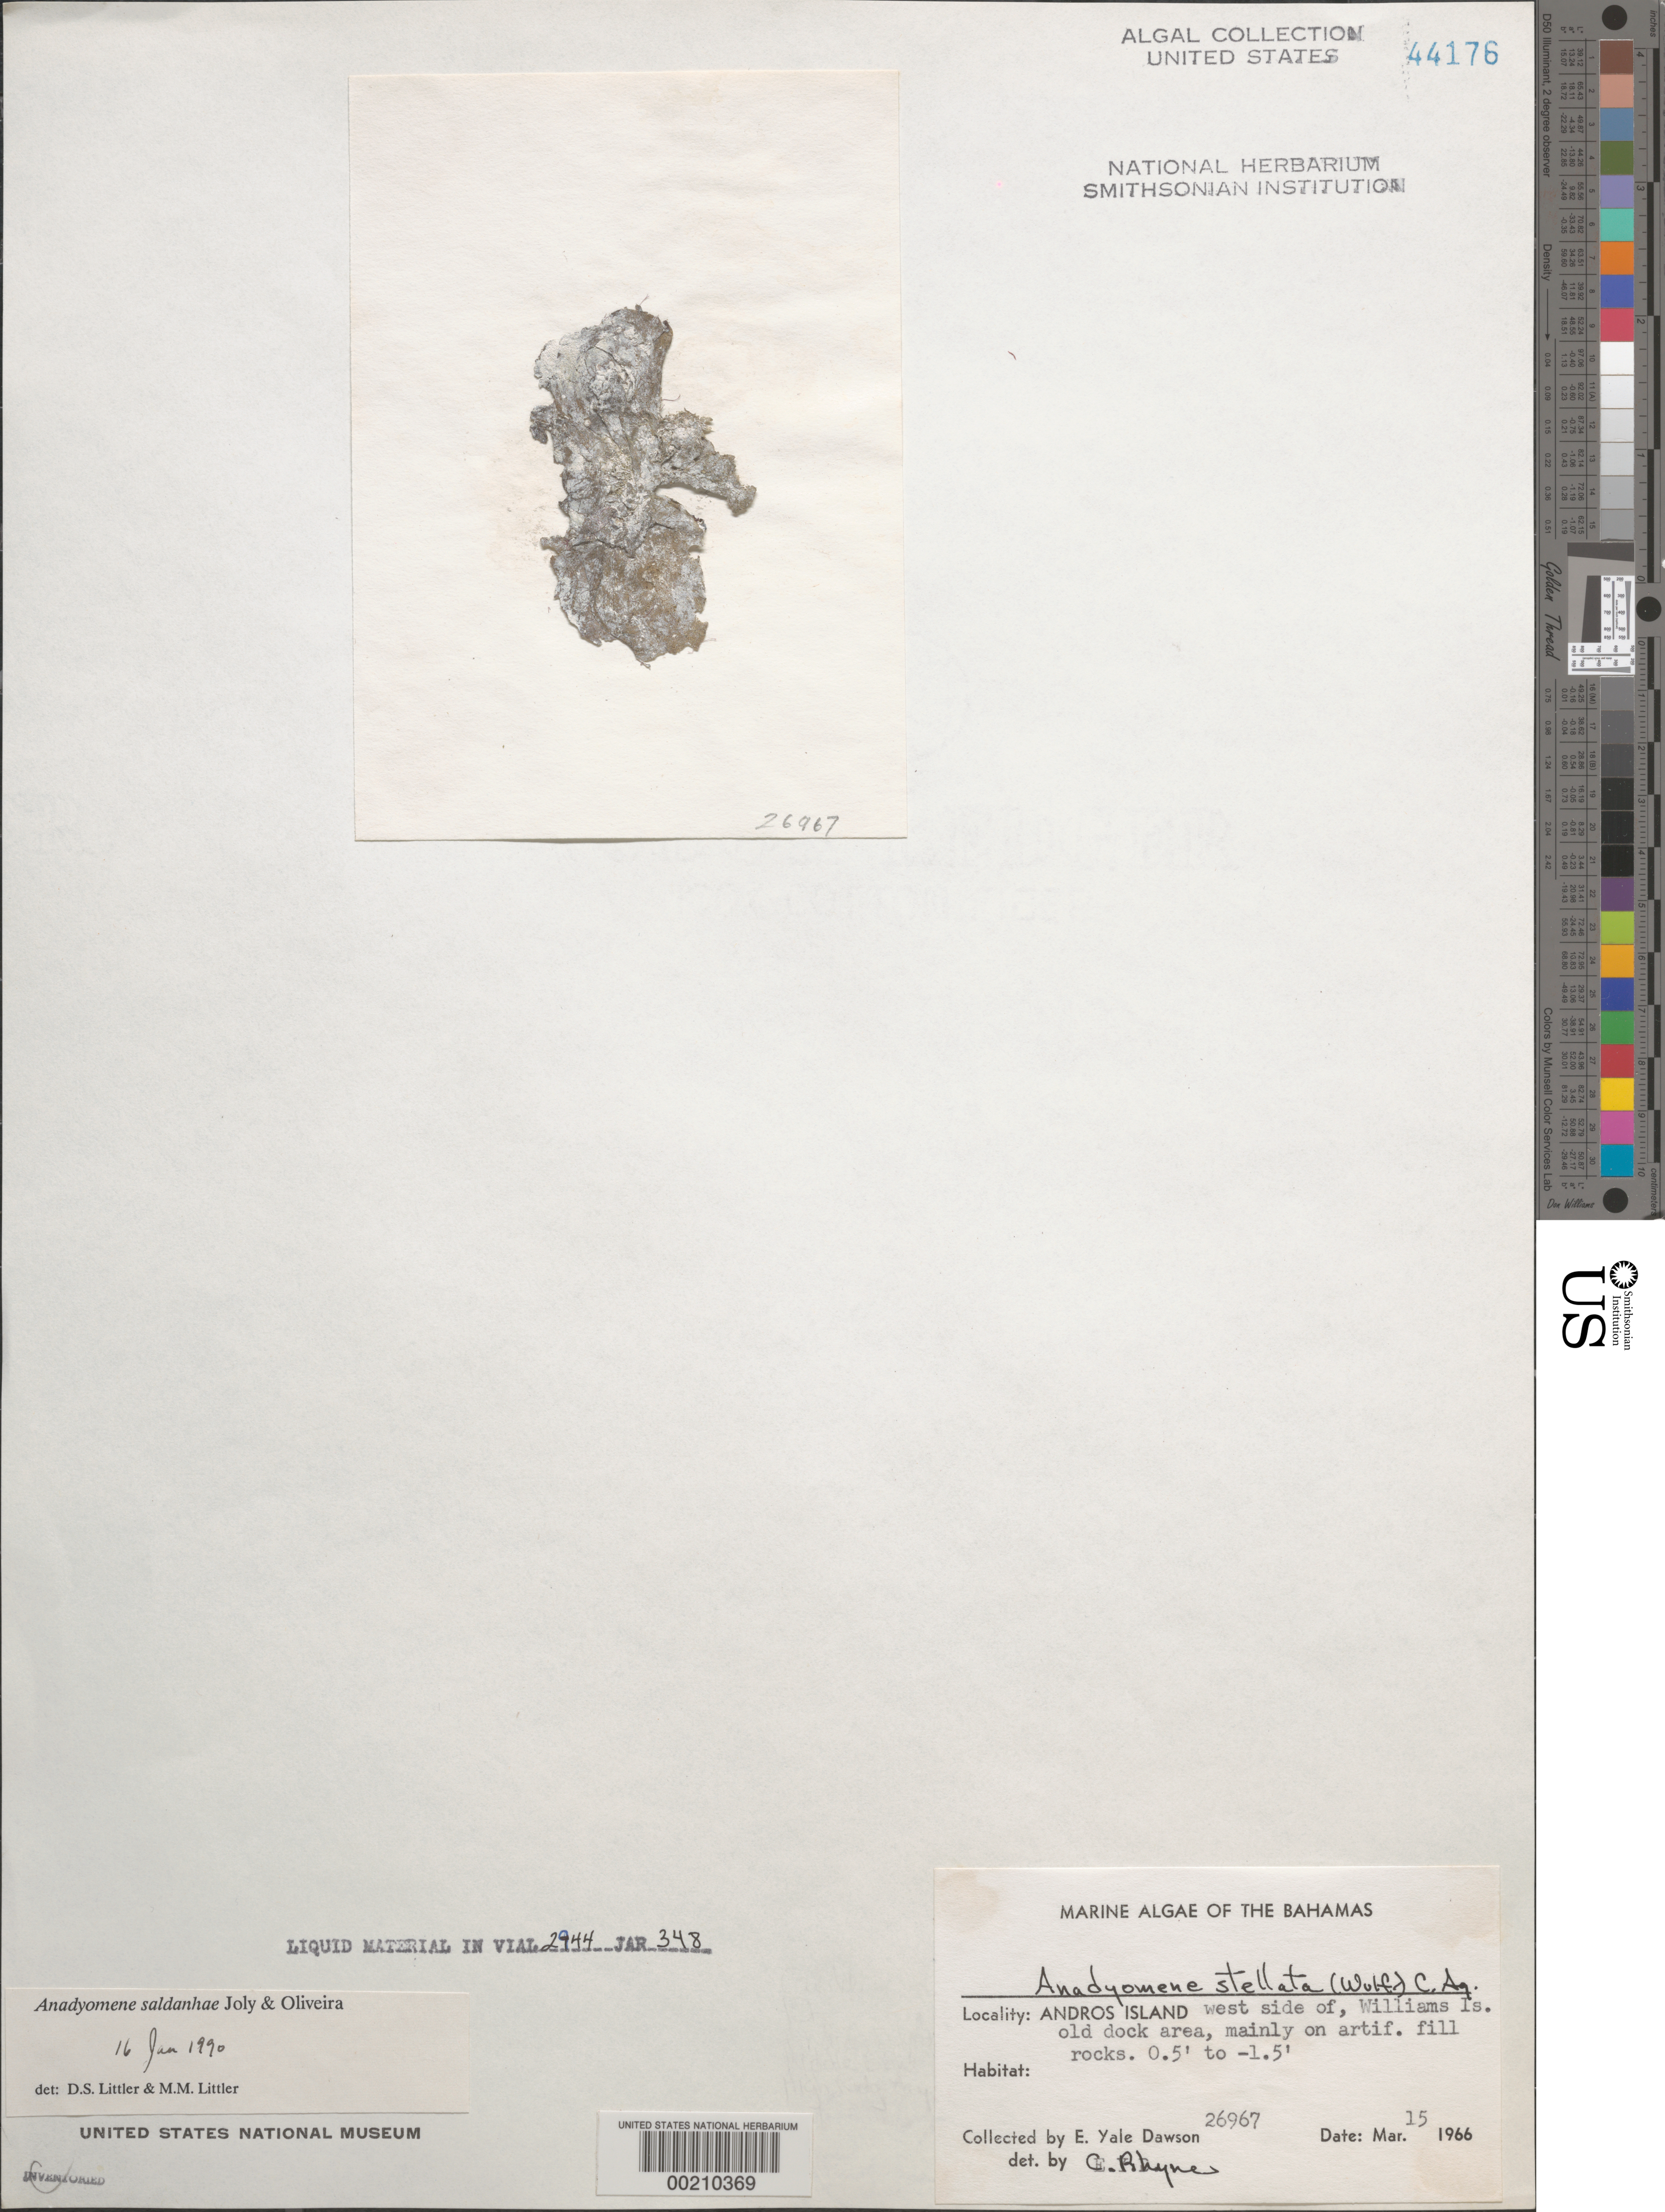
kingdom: Plantae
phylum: Chlorophyta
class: Ulvophyceae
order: Cladophorales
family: Anadyomenaceae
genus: Anadyomene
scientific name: Anadyomene saldanhae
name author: A.B. Joly & E.C. Oliveira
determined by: Littler, D. S.; Littler, M. M.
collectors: E. Y. Dawson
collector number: EYD 26967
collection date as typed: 15 Mar 1966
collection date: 1966-03-15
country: Bahamas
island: Andros Island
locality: West side of Andros Island, Williams Island old dock area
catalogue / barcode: US 44176